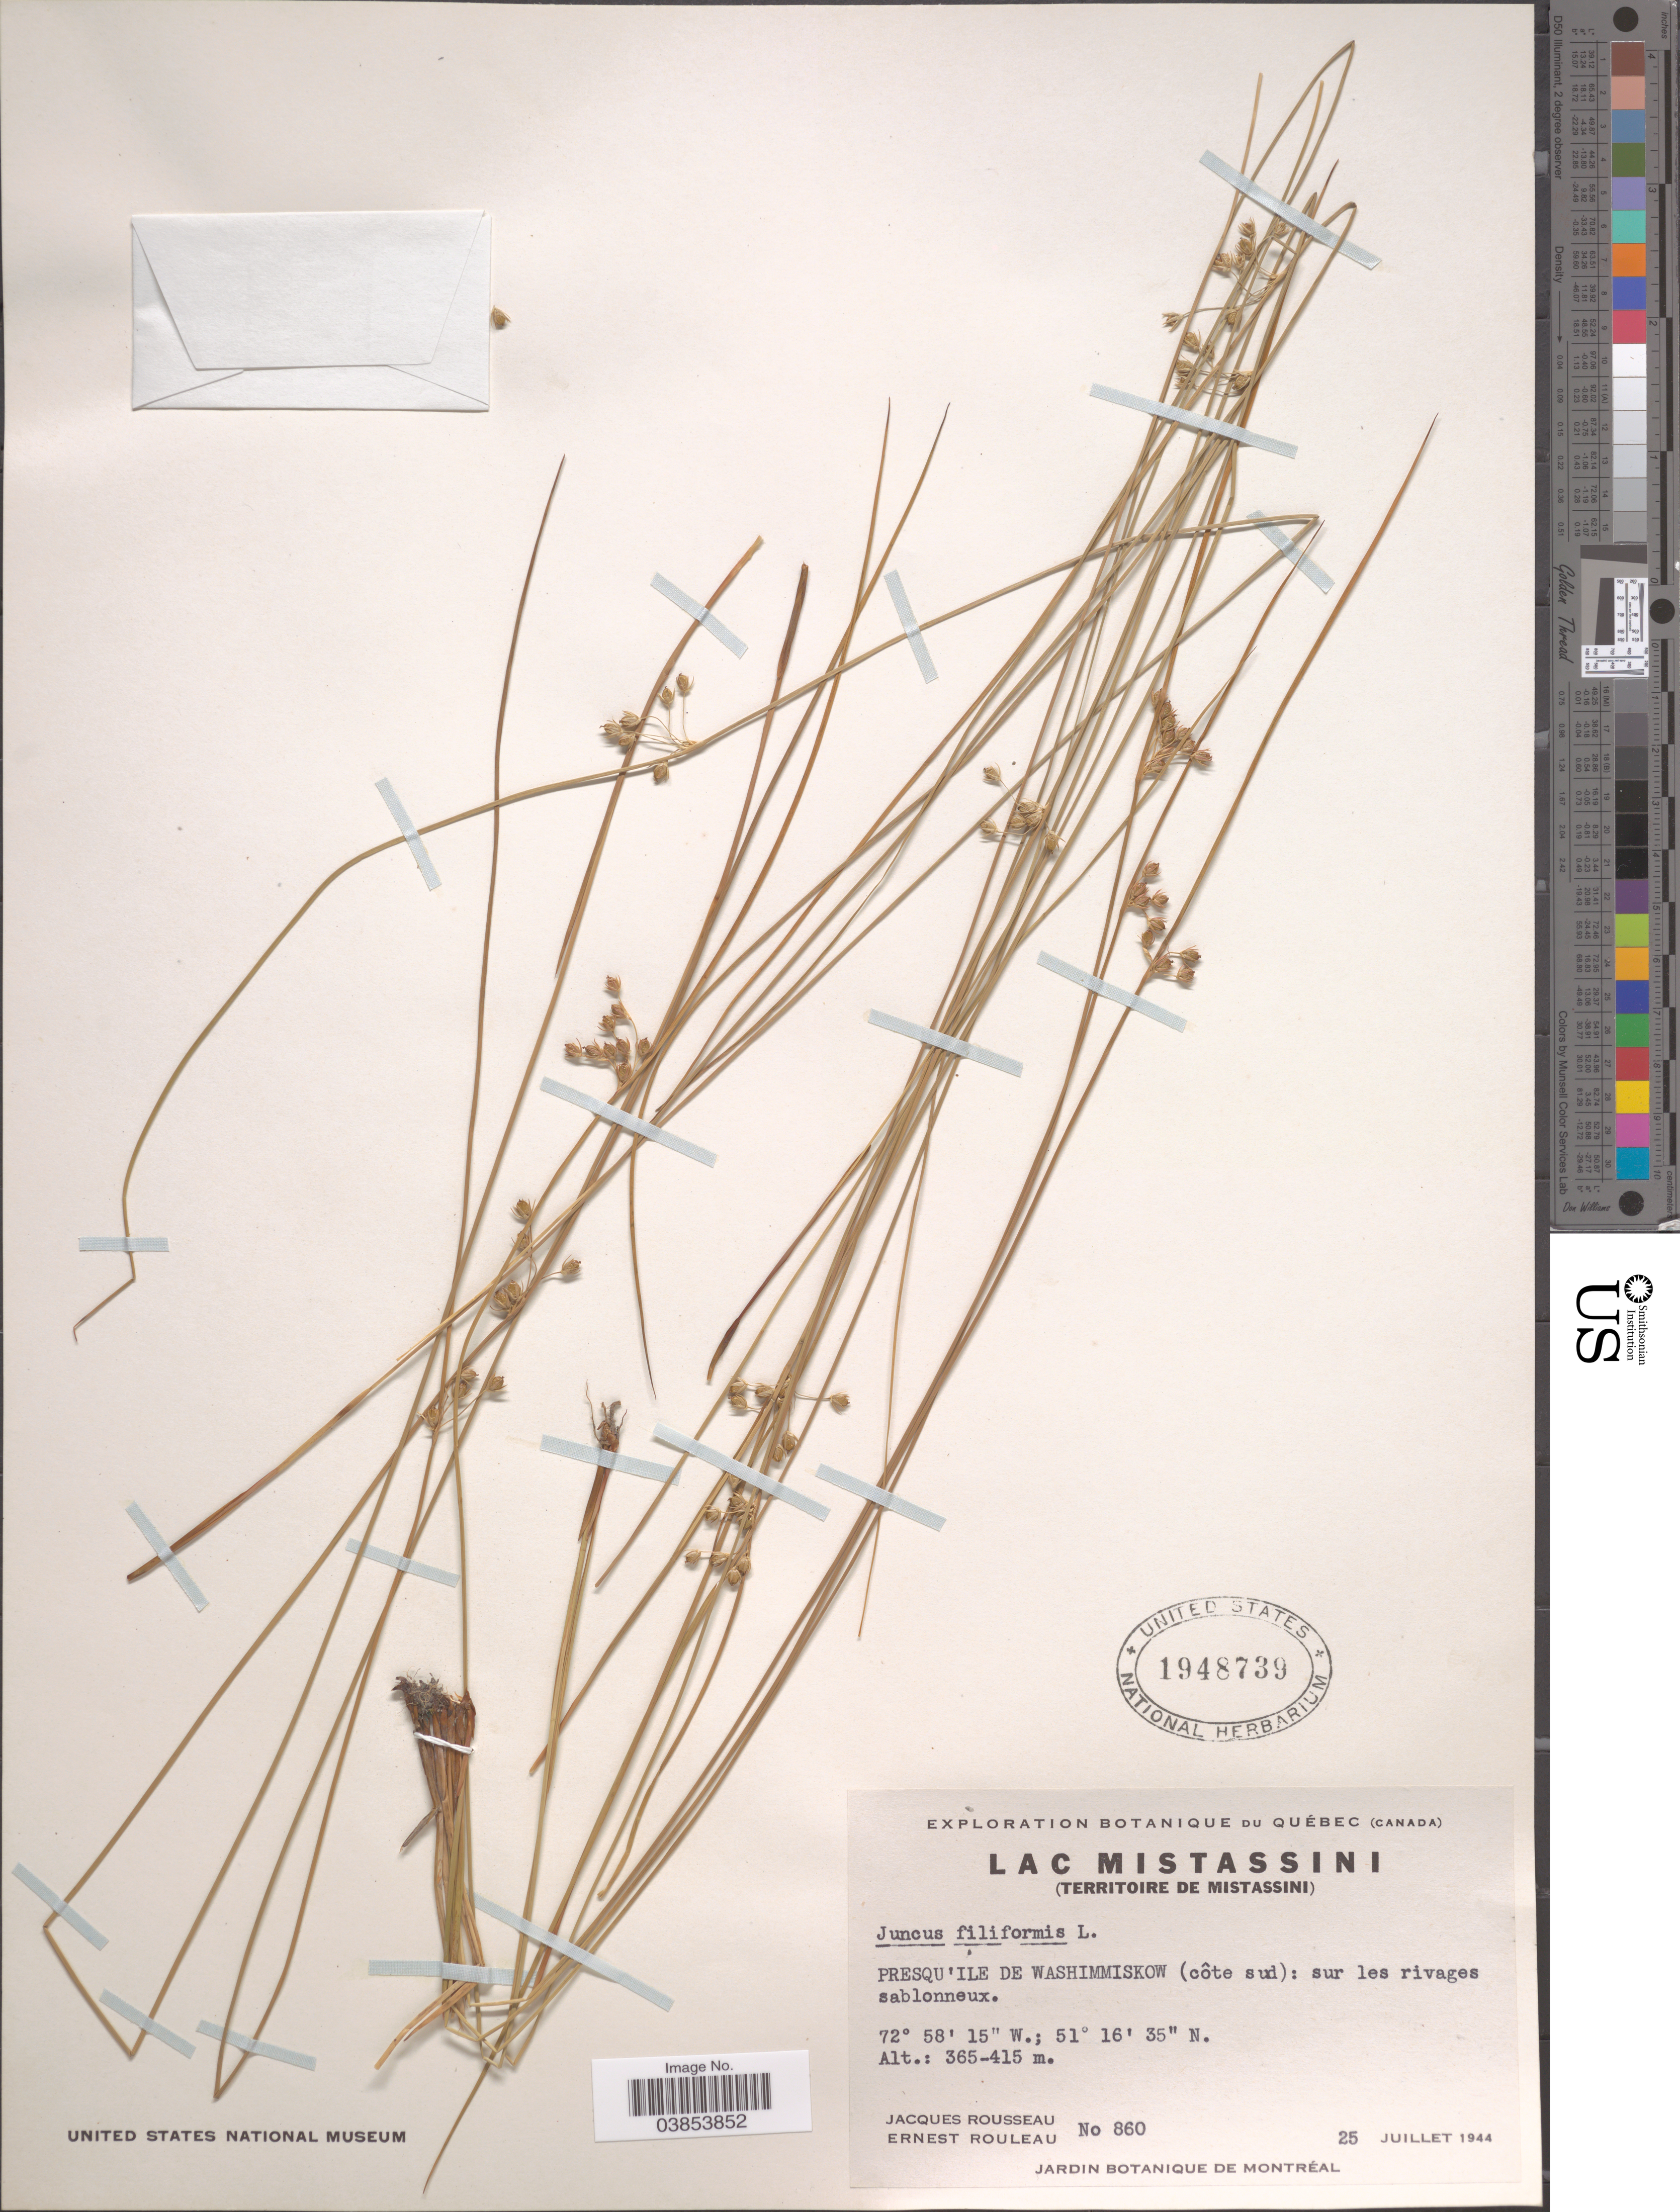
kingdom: Plantae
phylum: Tracheophyta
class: Liliopsida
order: Poales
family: Juncaceae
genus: Juncus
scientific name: Juncus filiformis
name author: L.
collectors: J. Rousseau & J. Rouleau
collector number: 860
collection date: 1944-07-25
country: Canada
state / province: Quebec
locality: Lac Mistassini (Territoire de Mistassini). Presqu' Ile de Washimmiskow (côte sud): sur les rivages sablonneux.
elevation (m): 365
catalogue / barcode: US 1948739